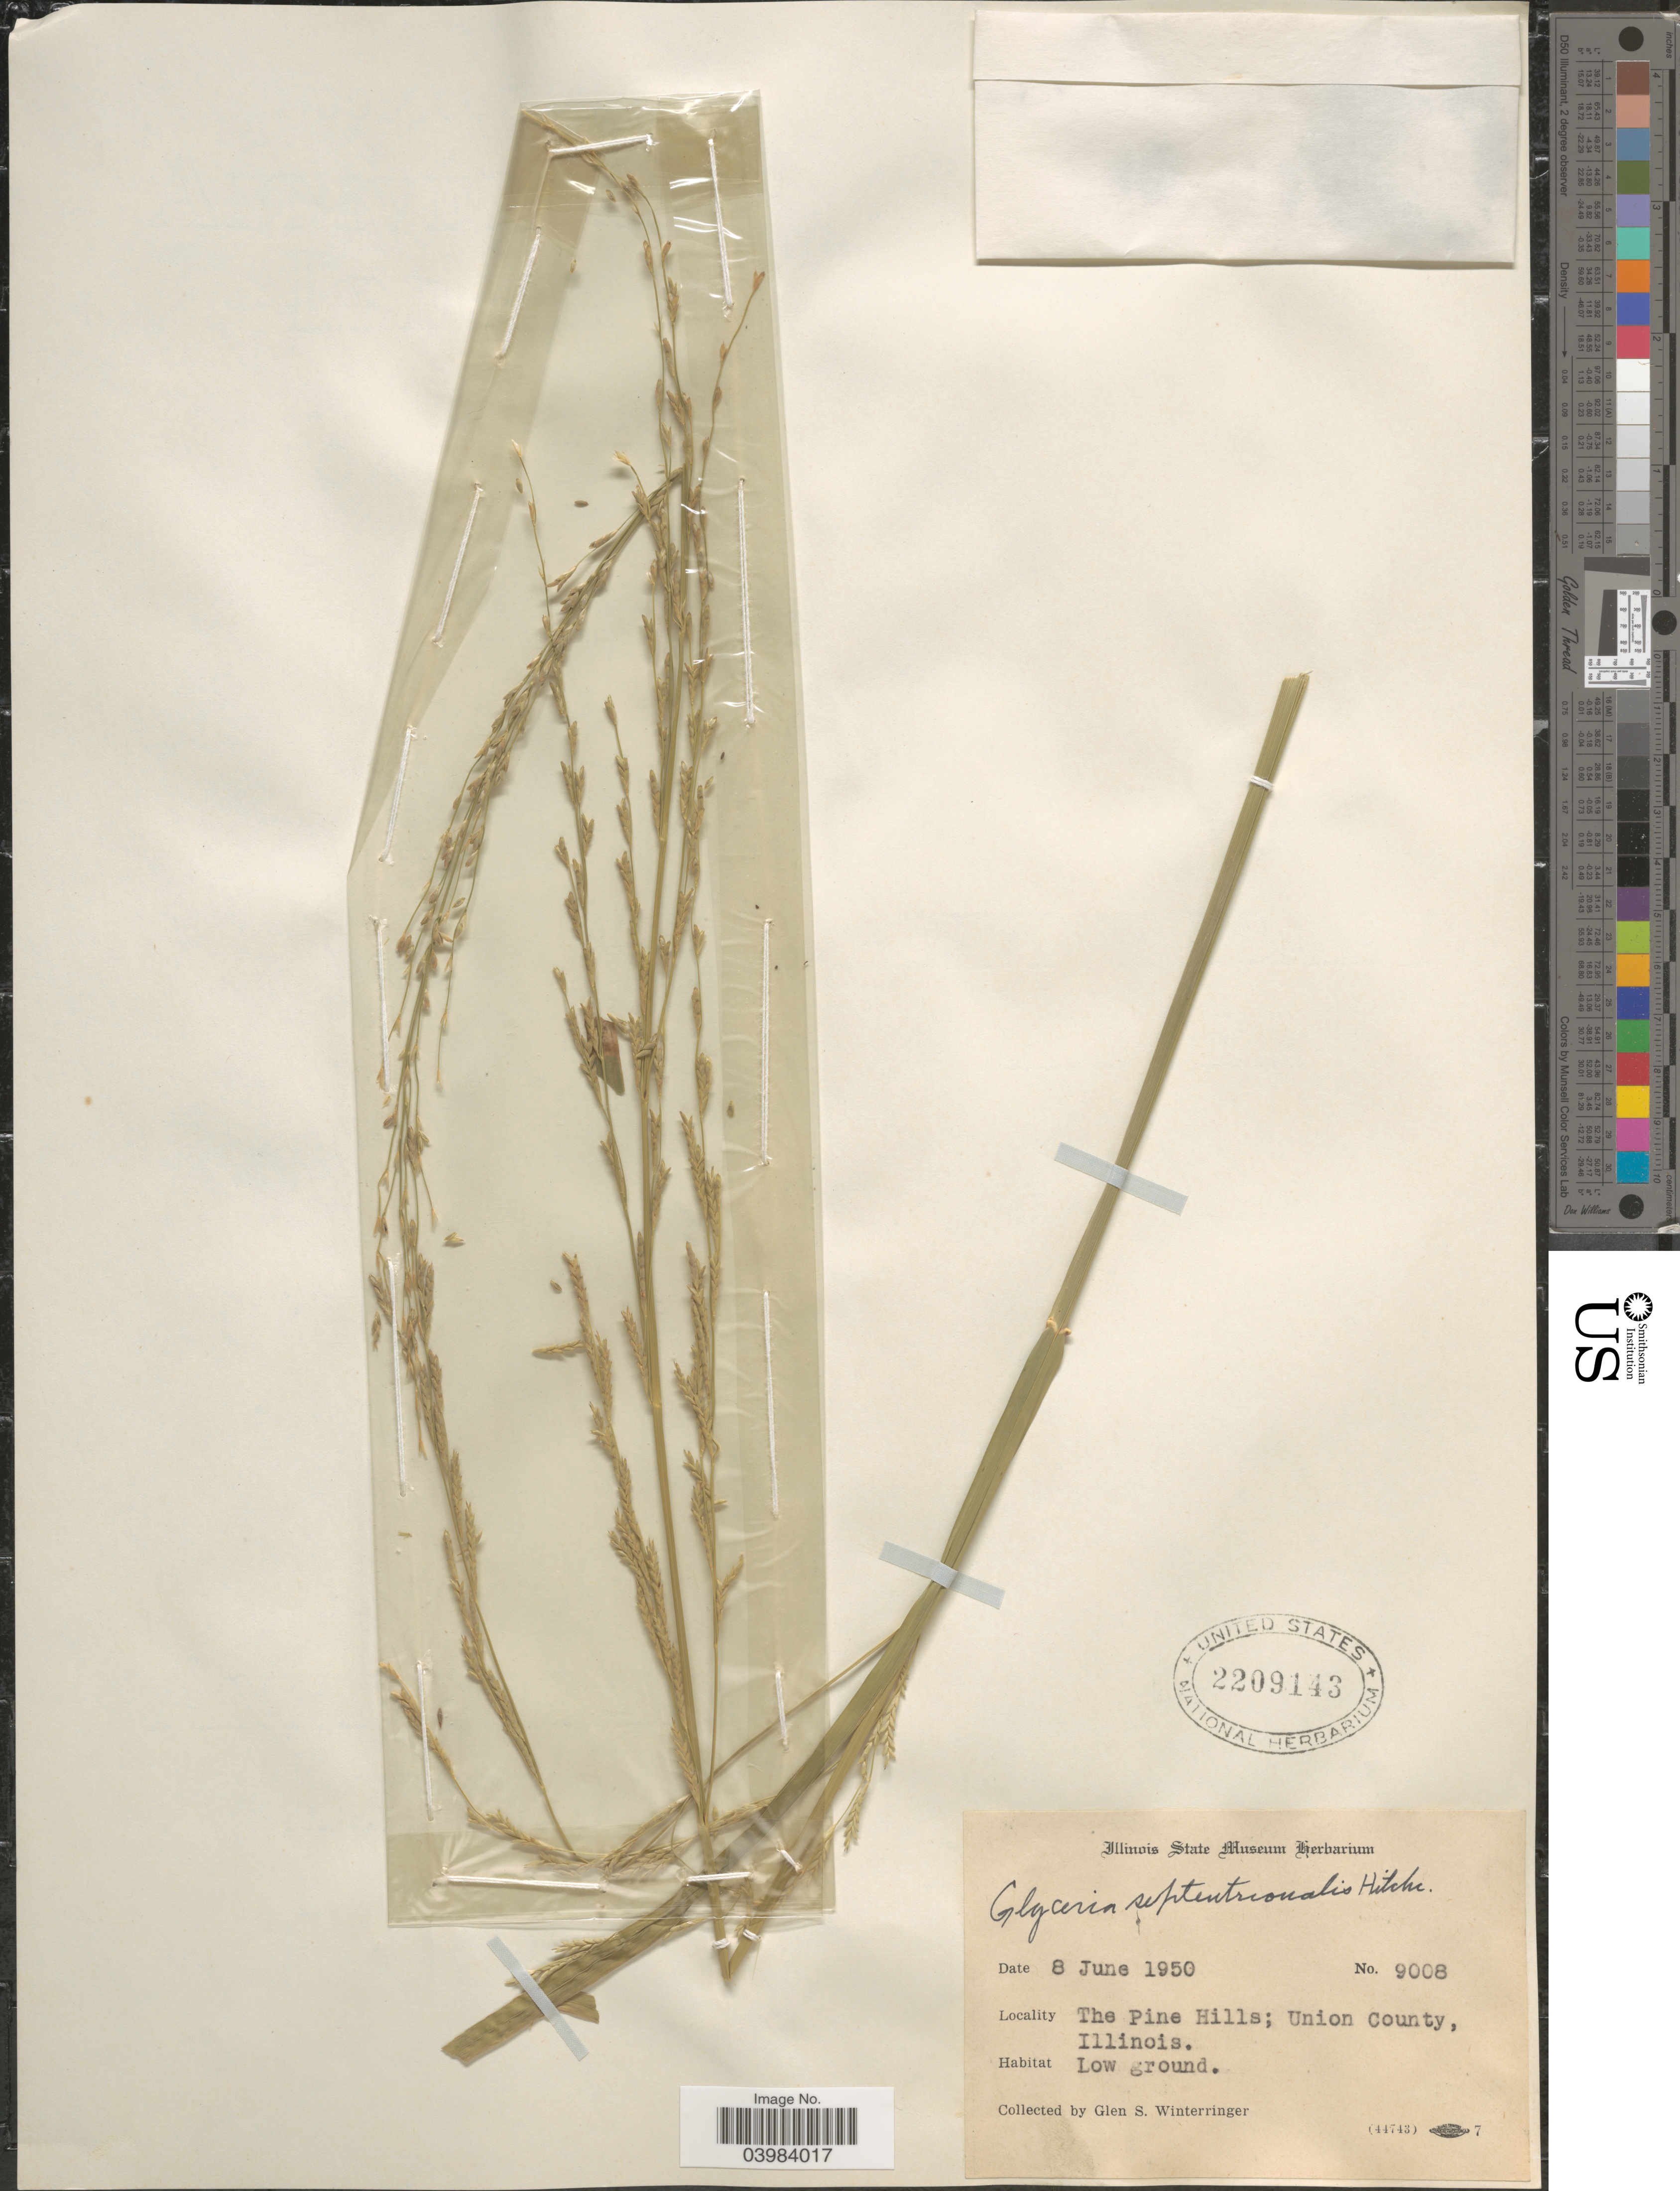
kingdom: Plantae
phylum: Tracheophyta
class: Liliopsida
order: Poales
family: Poaceae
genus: Glyceria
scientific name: Glyceria septentrionalis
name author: Hitchc.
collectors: G. Winterringer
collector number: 9008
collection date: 1950-06-08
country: United States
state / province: Illinois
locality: The Pine Hills; Union County.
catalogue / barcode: US 2209143